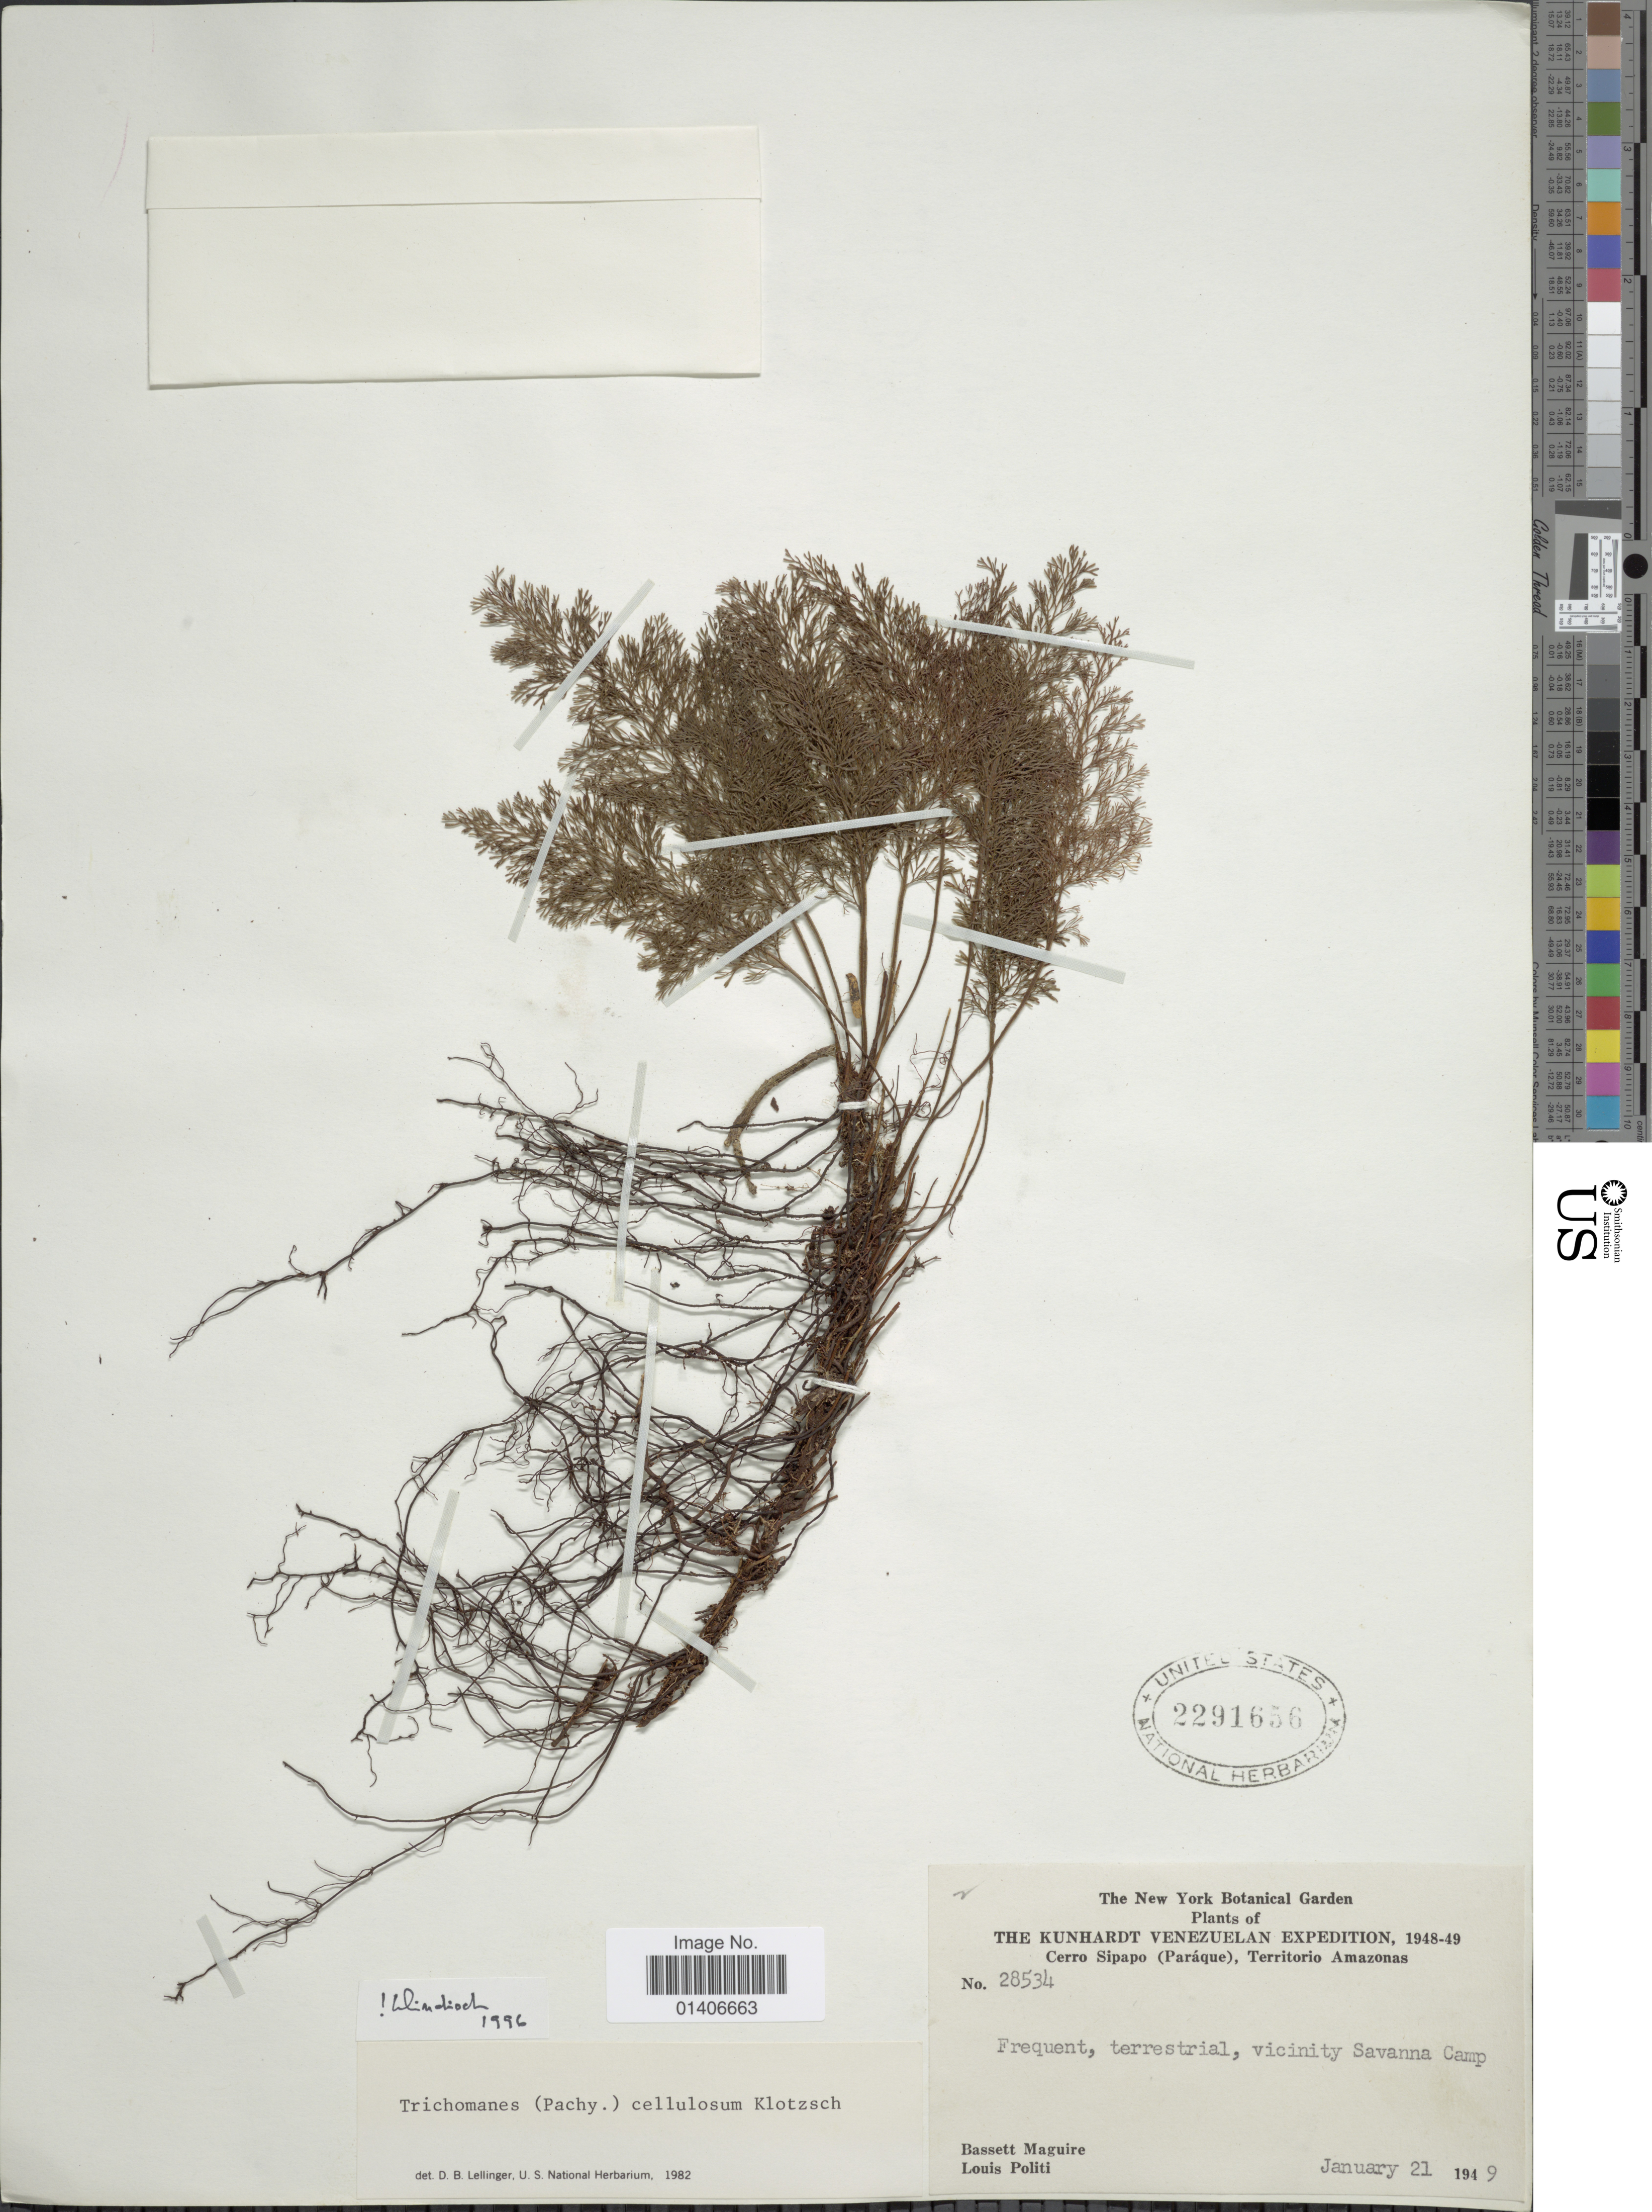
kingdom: Plantae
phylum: Tracheophyta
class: Polypodiopsida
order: Hymenophyllales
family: Hymenophyllaceae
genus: Abrodictyum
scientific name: Abrodictyum cellulosum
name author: (Klotzsch) Ebihara & Dubuisson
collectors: B. Maguire & L. Politi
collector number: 28534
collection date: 1949-01-21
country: Venezuela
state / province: Amazonas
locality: Cerro Sipapo (Paráque) Territorio Amazonas, Frequent, terrestial, vicinity Savanna Camp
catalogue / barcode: US 2291656